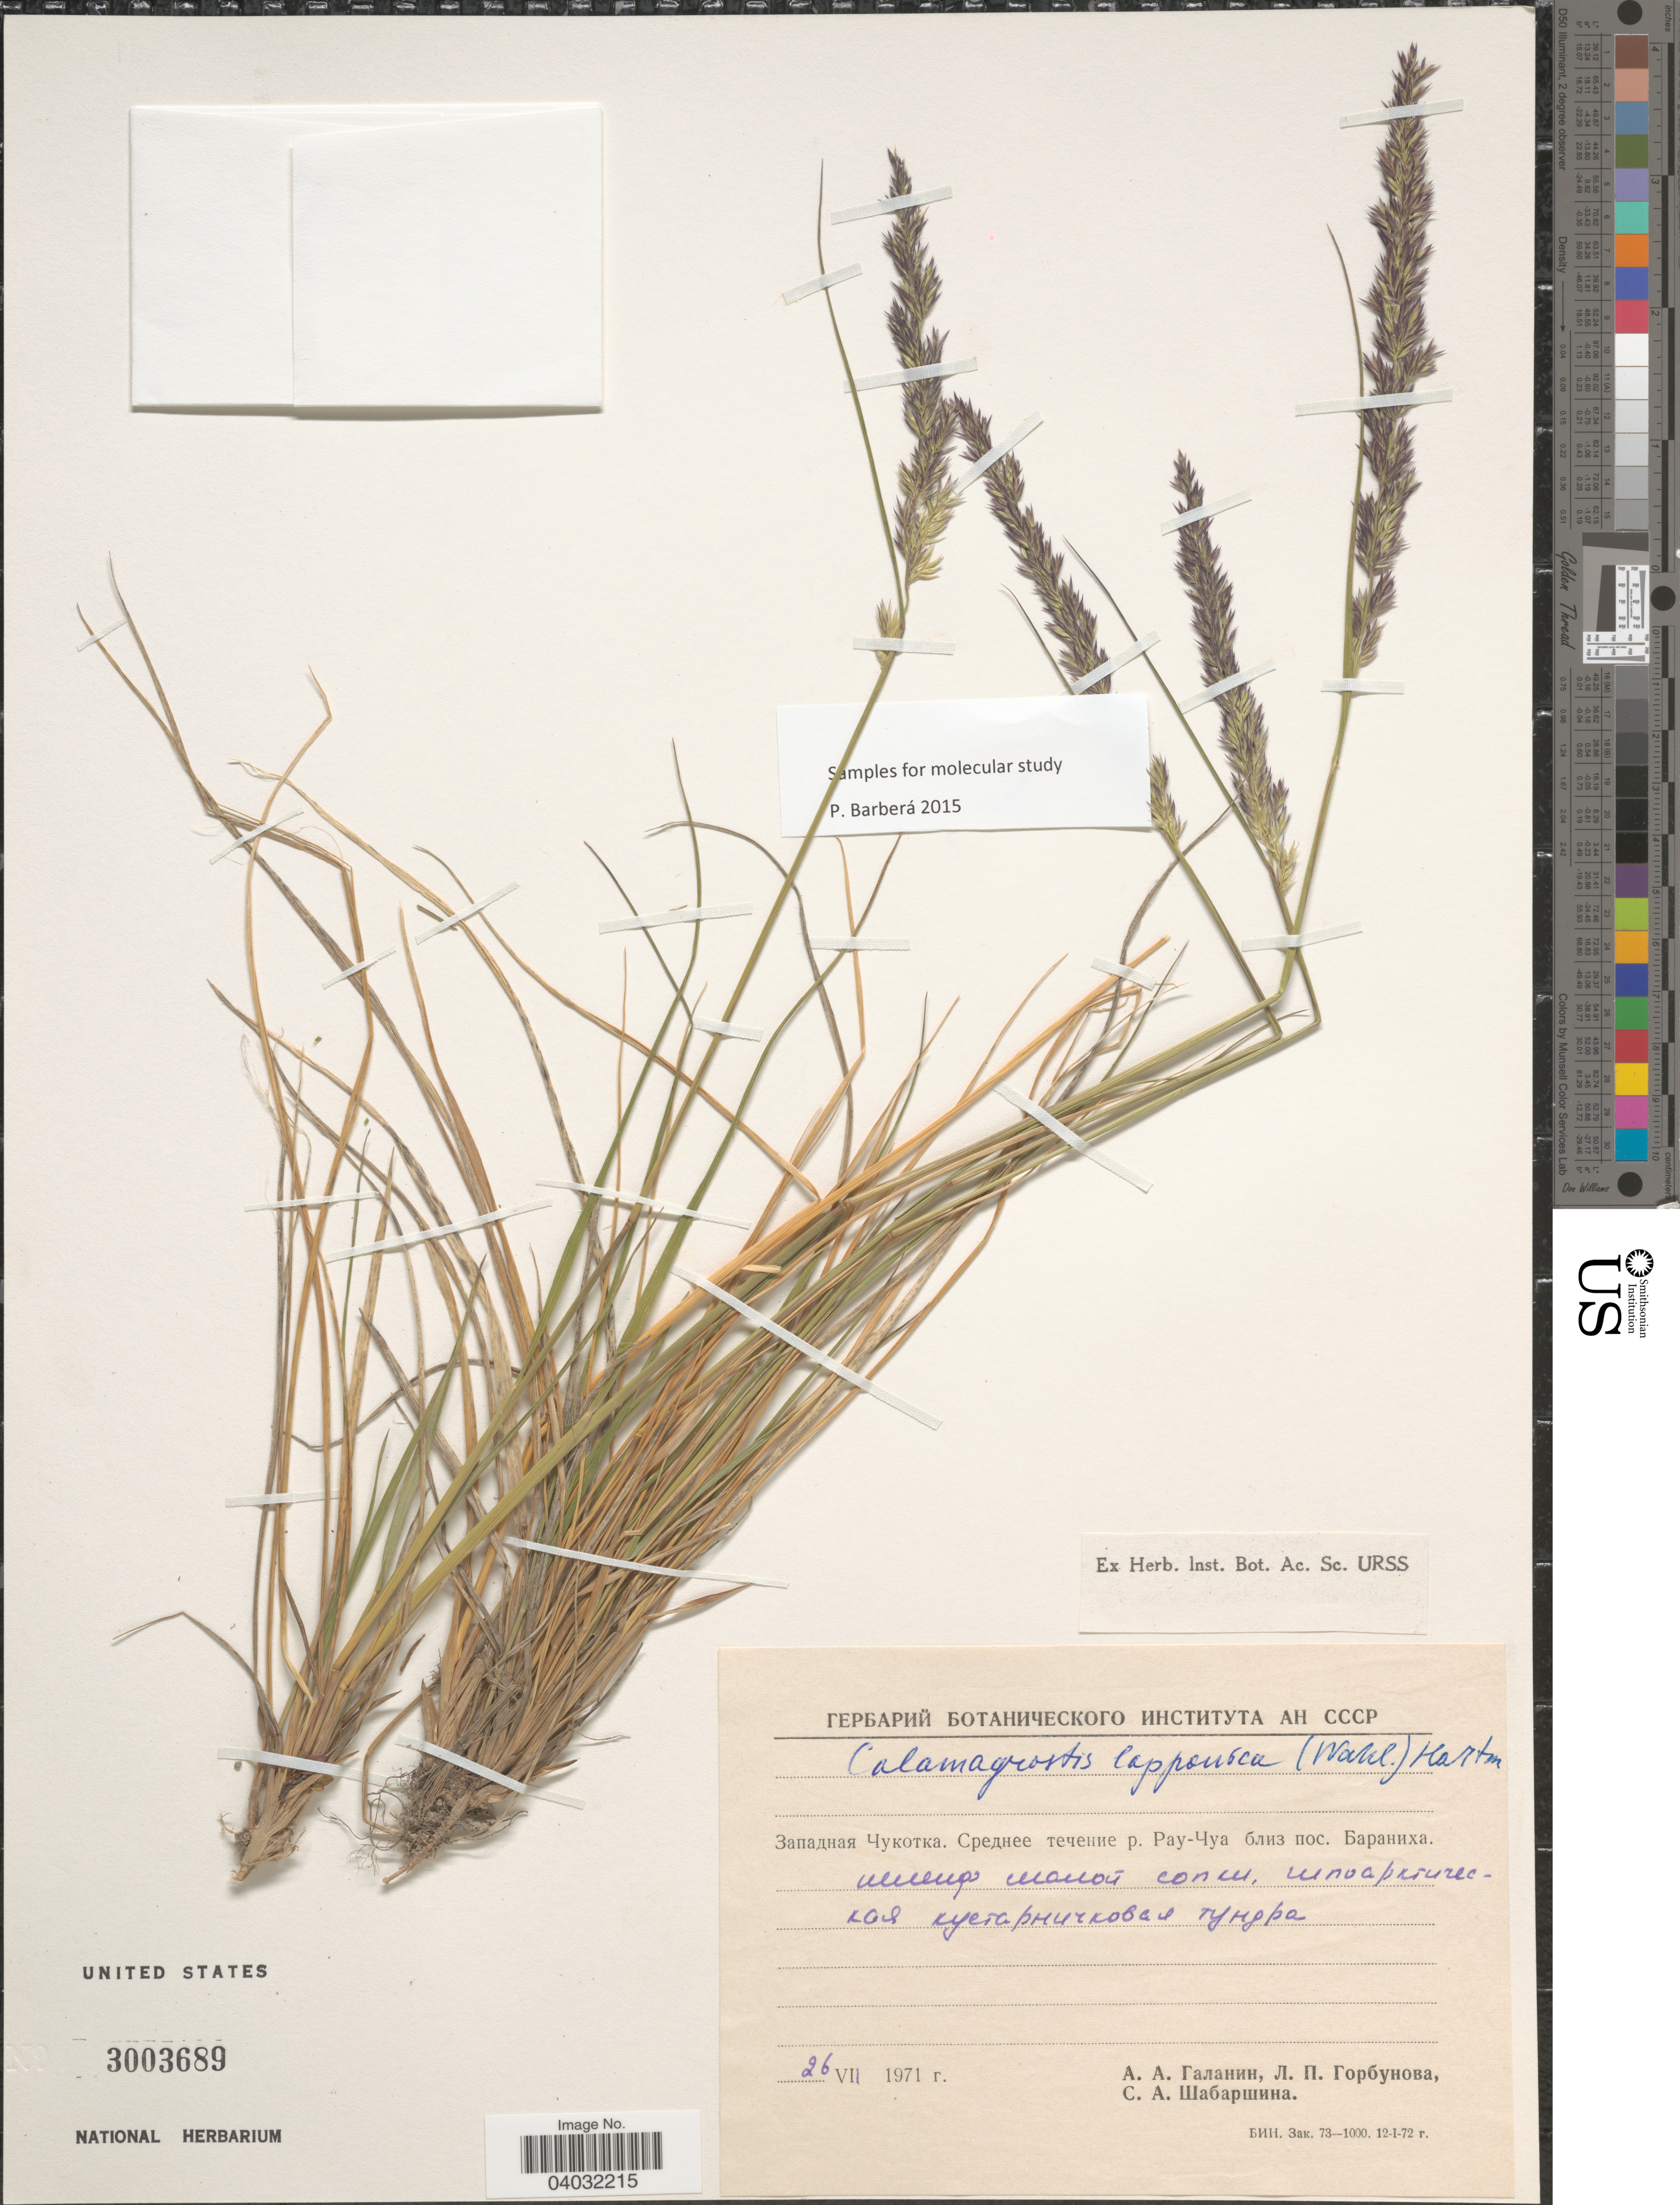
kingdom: Plantae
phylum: Tracheophyta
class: Liliopsida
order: Poales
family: Poaceae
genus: Calamagrostis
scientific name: Calamagrostis lapponica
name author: (Wahlenb.) Hartm.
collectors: A. Galanin, L. Gorbunova & S. Shabarshina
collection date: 1971-07-26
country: Russian Federation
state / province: Chukotka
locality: Middle flow of river Pau-Chua, near village Baranikha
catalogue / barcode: US 3003689